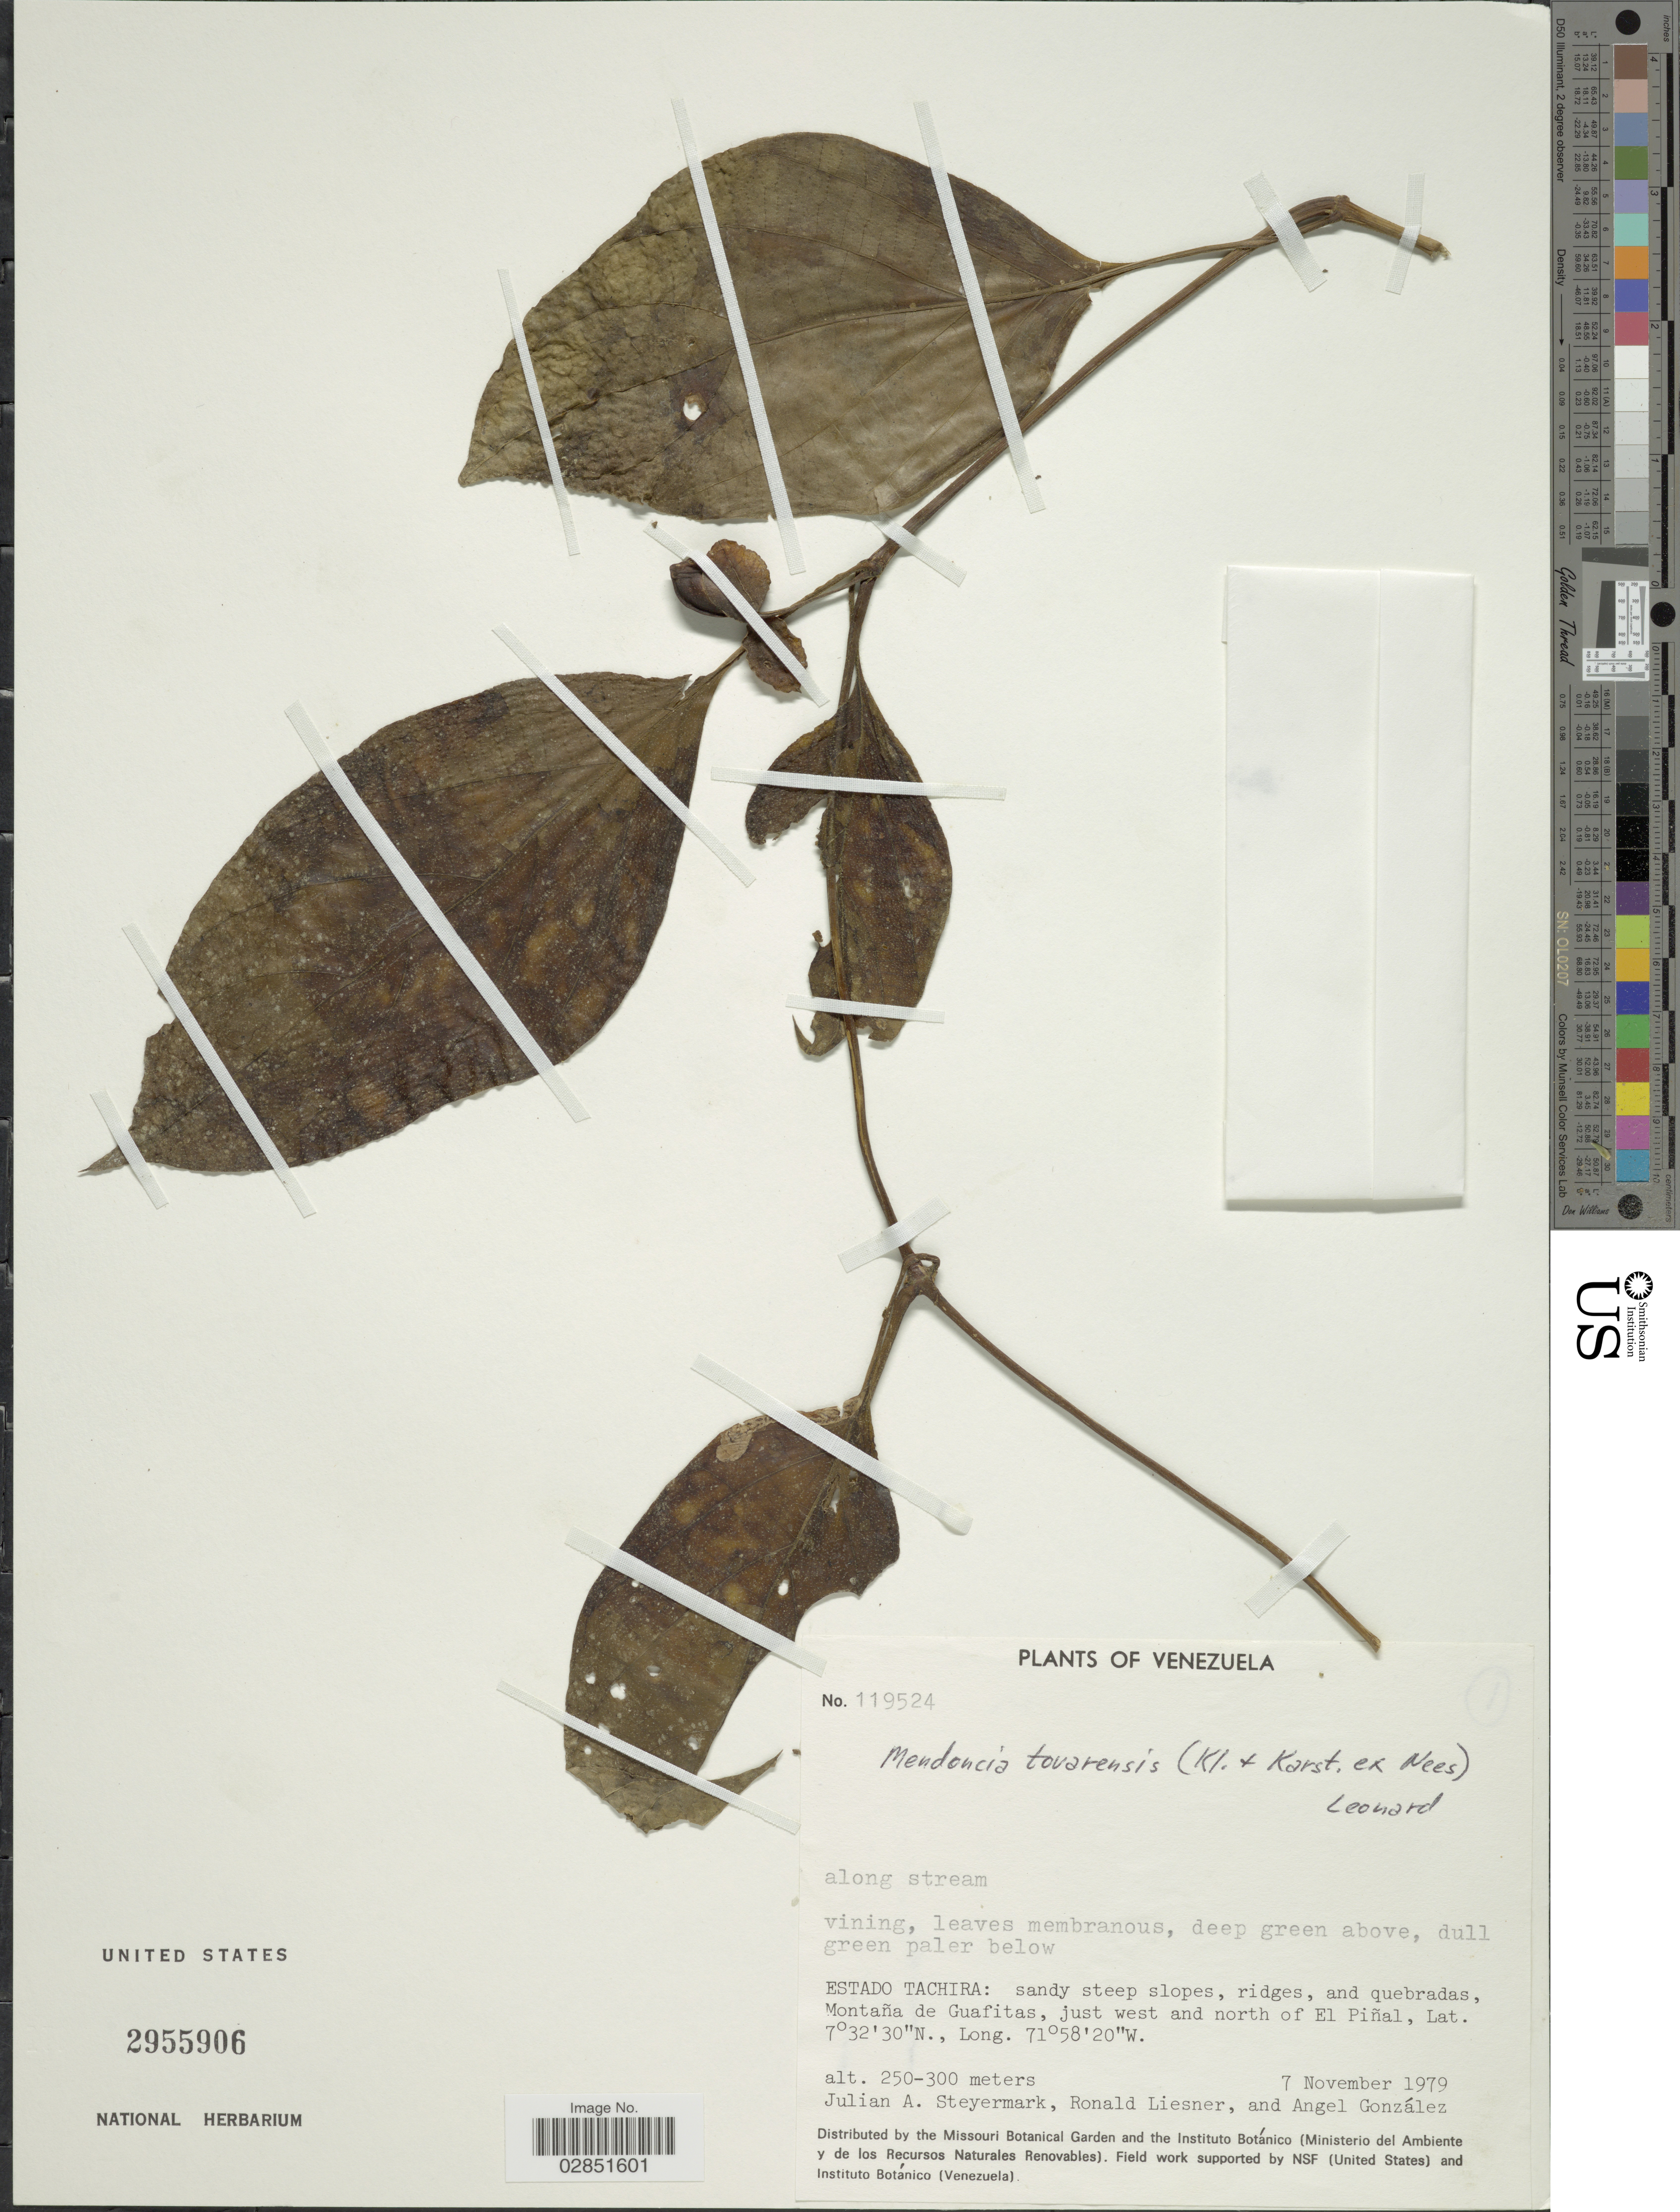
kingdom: Plantae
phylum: Tracheophyta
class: Magnoliopsida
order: Lamiales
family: Acanthaceae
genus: Mendoncia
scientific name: Mendoncia tovarensis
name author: (Klotzsch & H. Karst. ex Nees) Leonard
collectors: J. Steyermark, R. L. Liesner & A. C. González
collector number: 119524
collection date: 1979-11-07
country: Venezuela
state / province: Tachira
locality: Estado Tachira: sandy steep slopes, ridges, and quebradas, Montaña de Guafitas, just west and north of El Piñal.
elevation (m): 250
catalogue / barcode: US 2955906